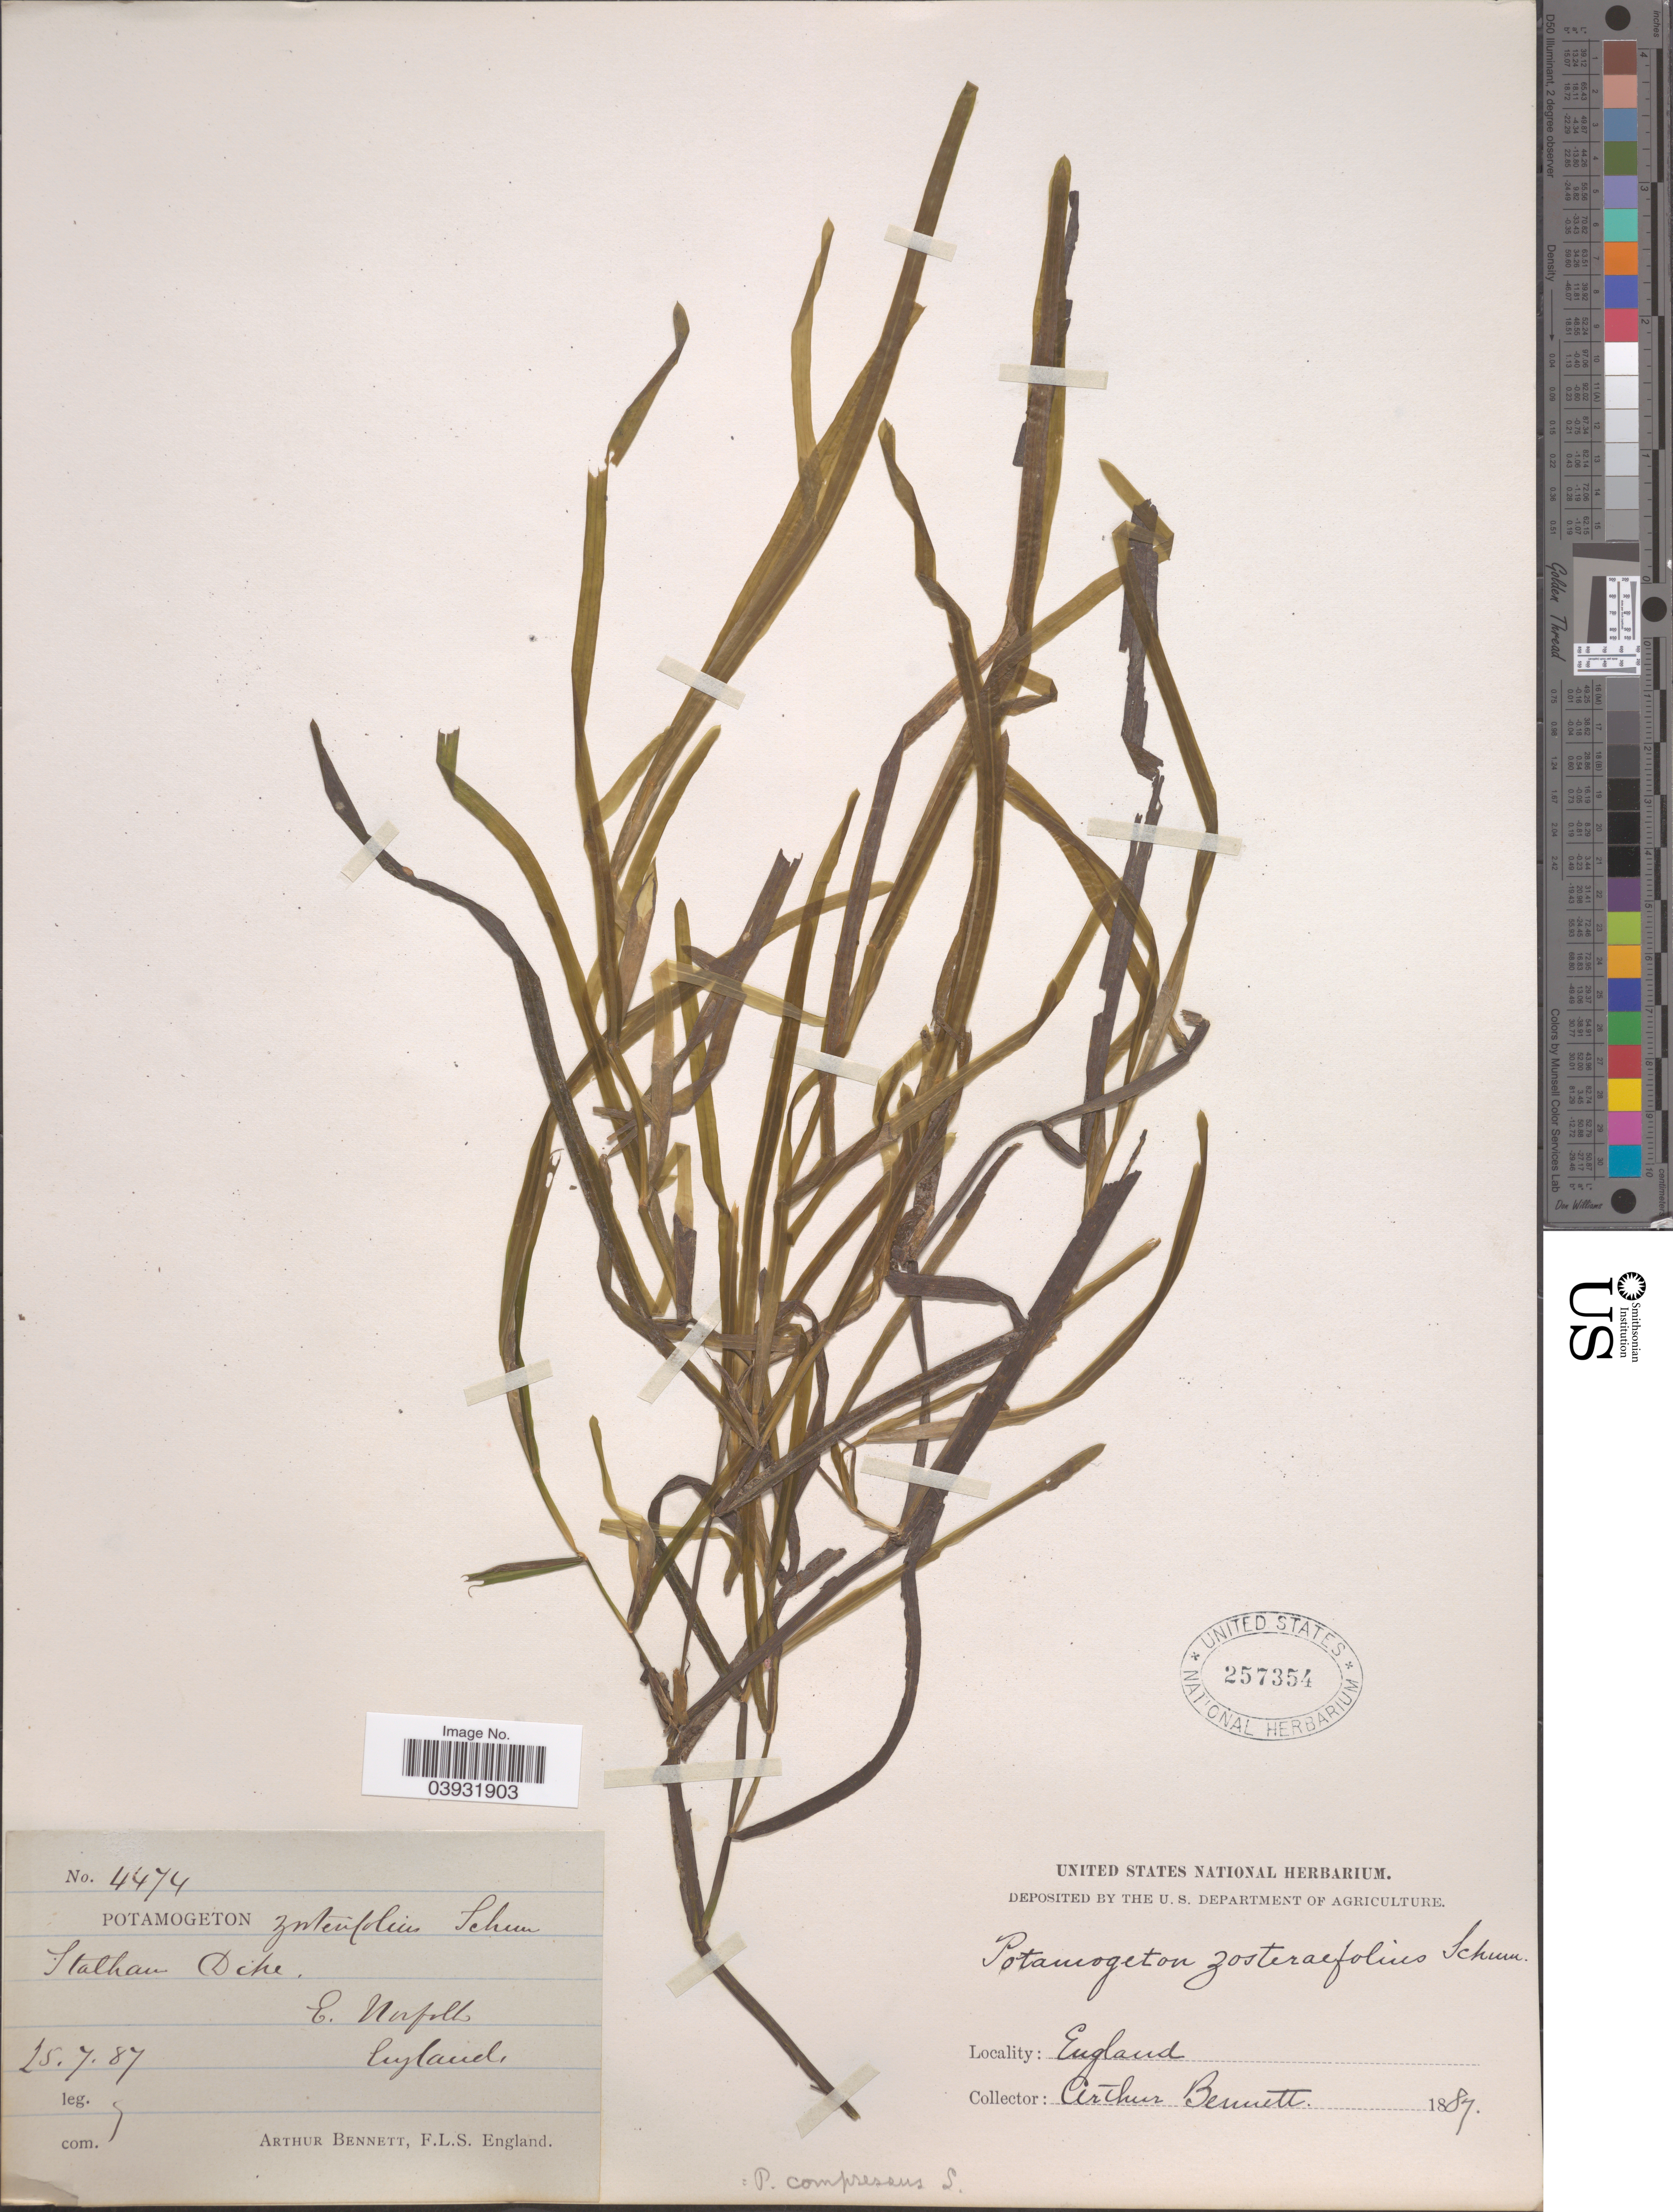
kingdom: Plantae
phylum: Tracheophyta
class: Liliopsida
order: Alismatales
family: Potamogetonaceae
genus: Potamogeton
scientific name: Potamogeton compressus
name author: L.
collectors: A. Bennett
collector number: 4474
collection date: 1987-07-25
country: United Kingdom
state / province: England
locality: E. Norfolk.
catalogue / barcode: US 257354